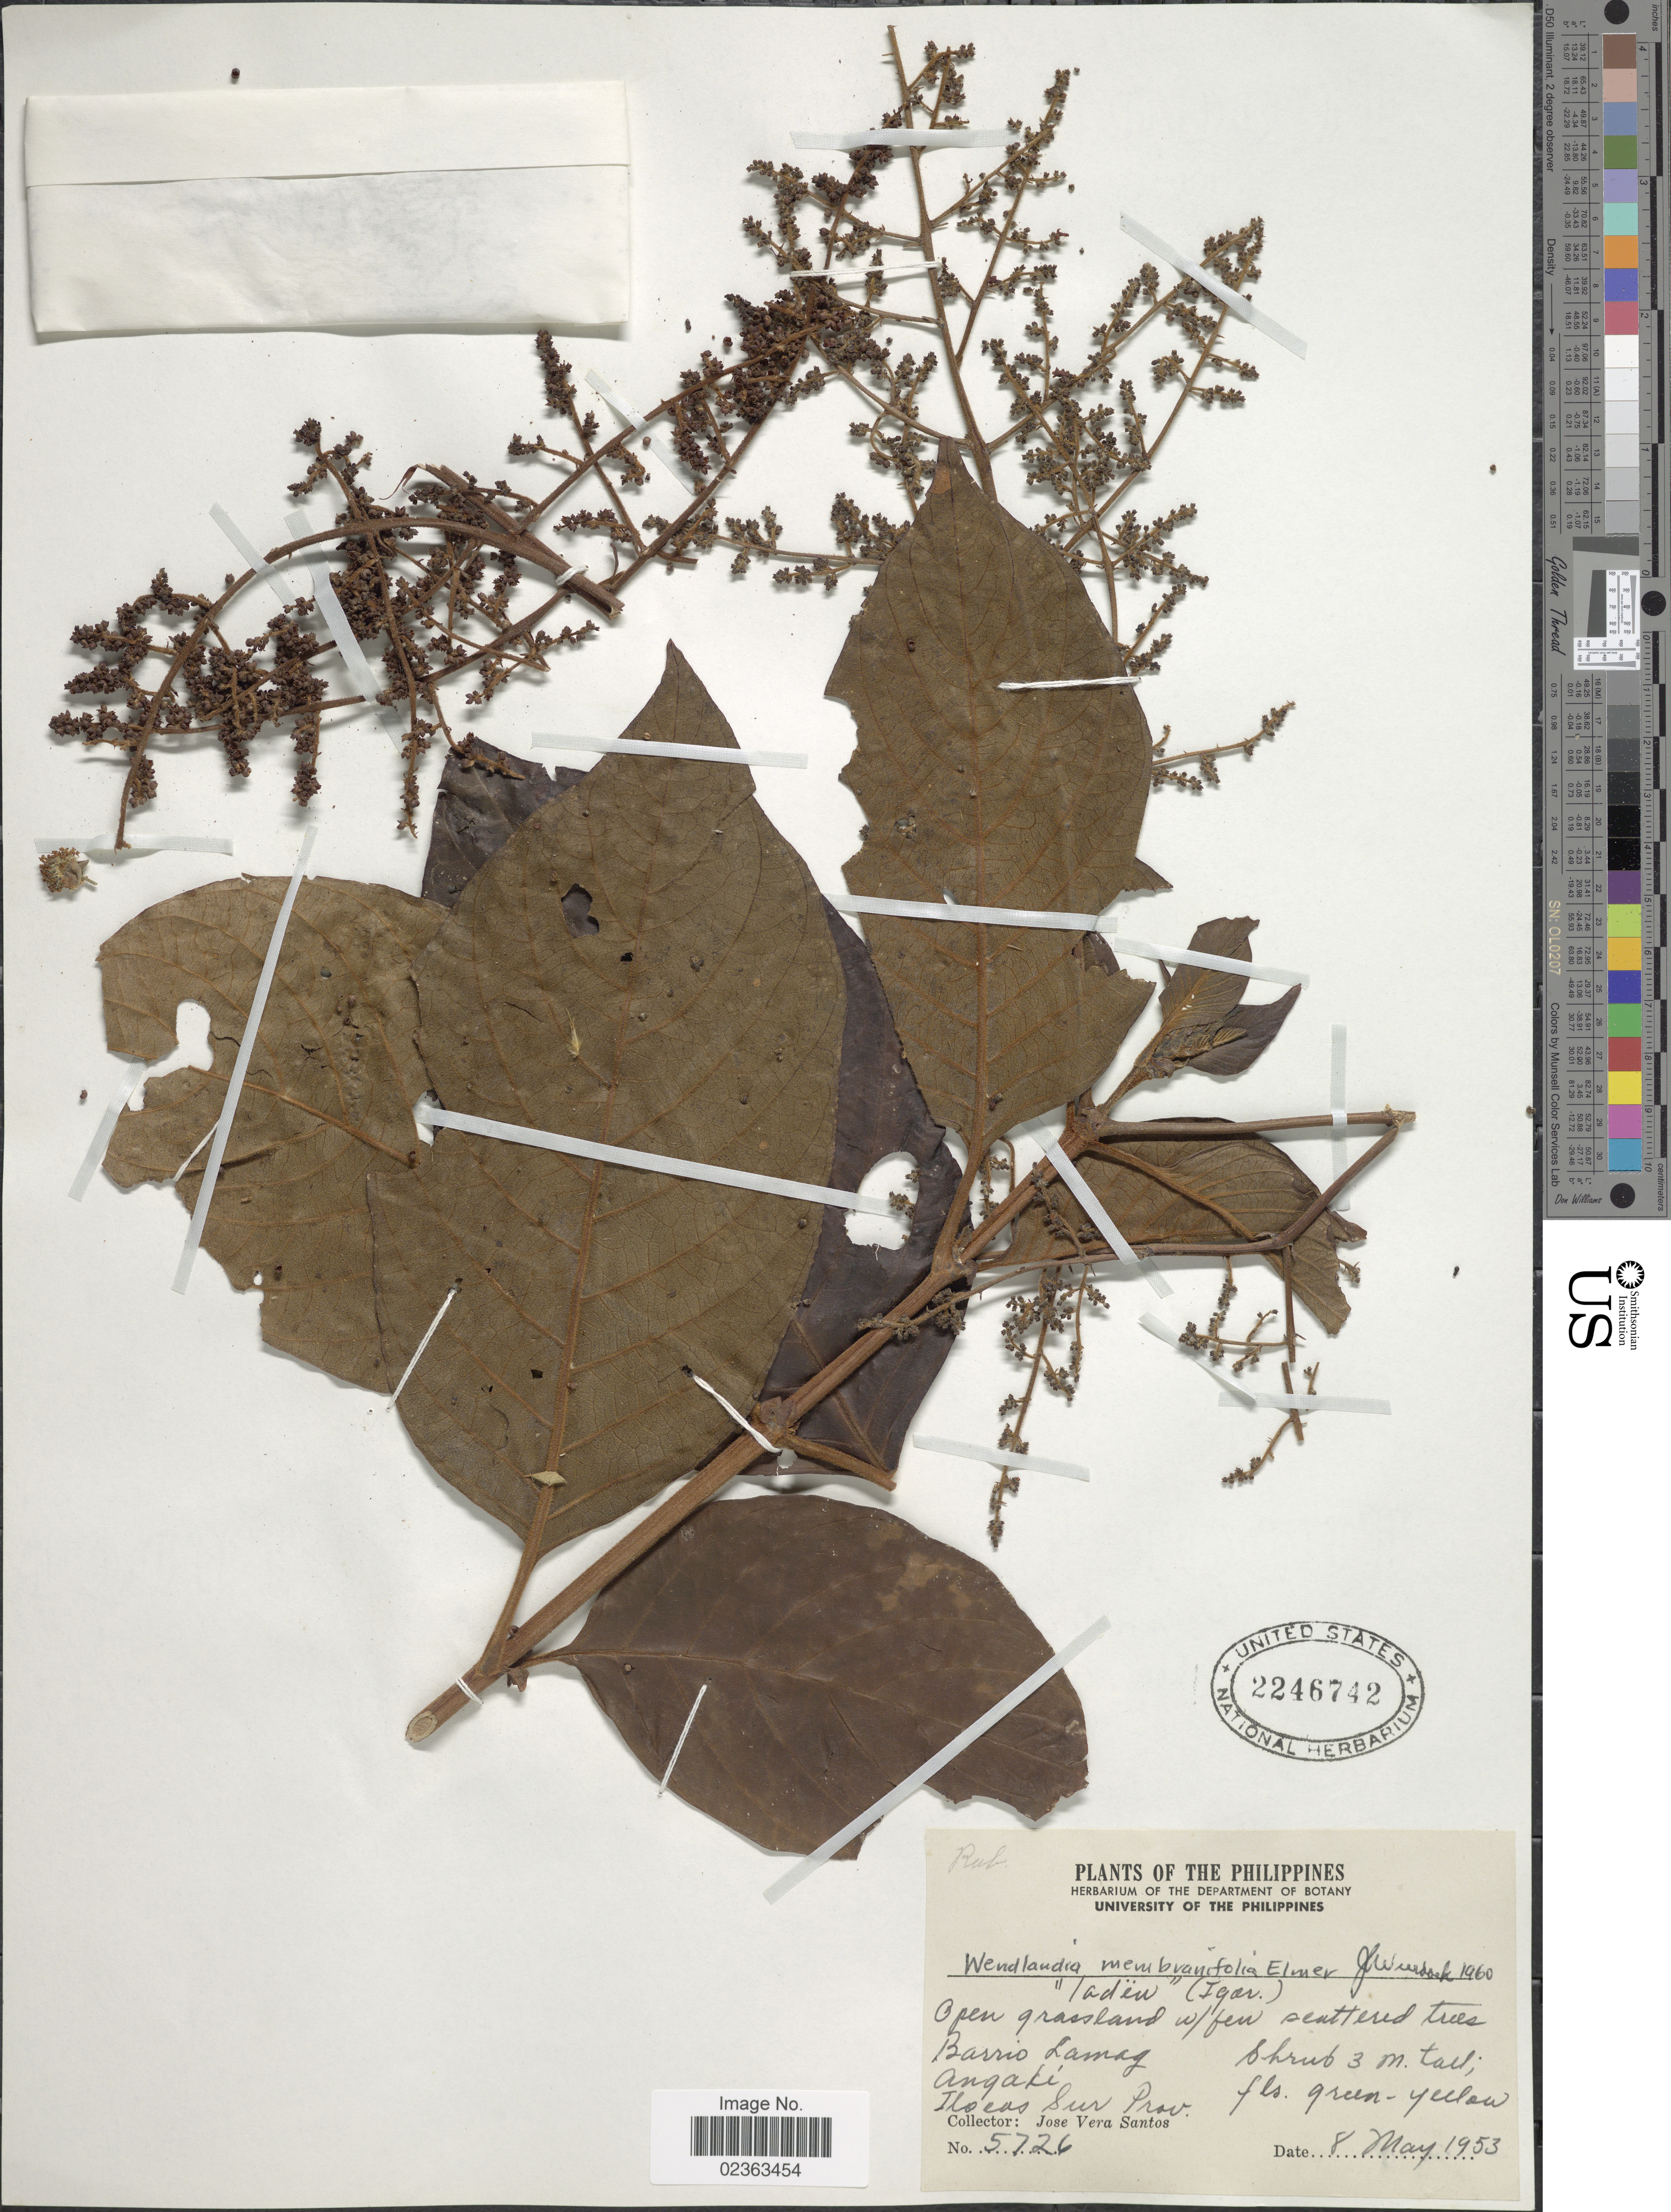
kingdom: Plantae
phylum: Tracheophyta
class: Magnoliopsida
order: Gentianales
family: Rubiaceae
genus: Wendlandia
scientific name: Wendlandia membranifolia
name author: Elmer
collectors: J. Santos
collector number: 5726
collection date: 1953-05-08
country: Philippines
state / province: Ilocos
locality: Barrio Lamag, Angaki, Ilocos Sur Prov.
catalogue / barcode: US 2246742